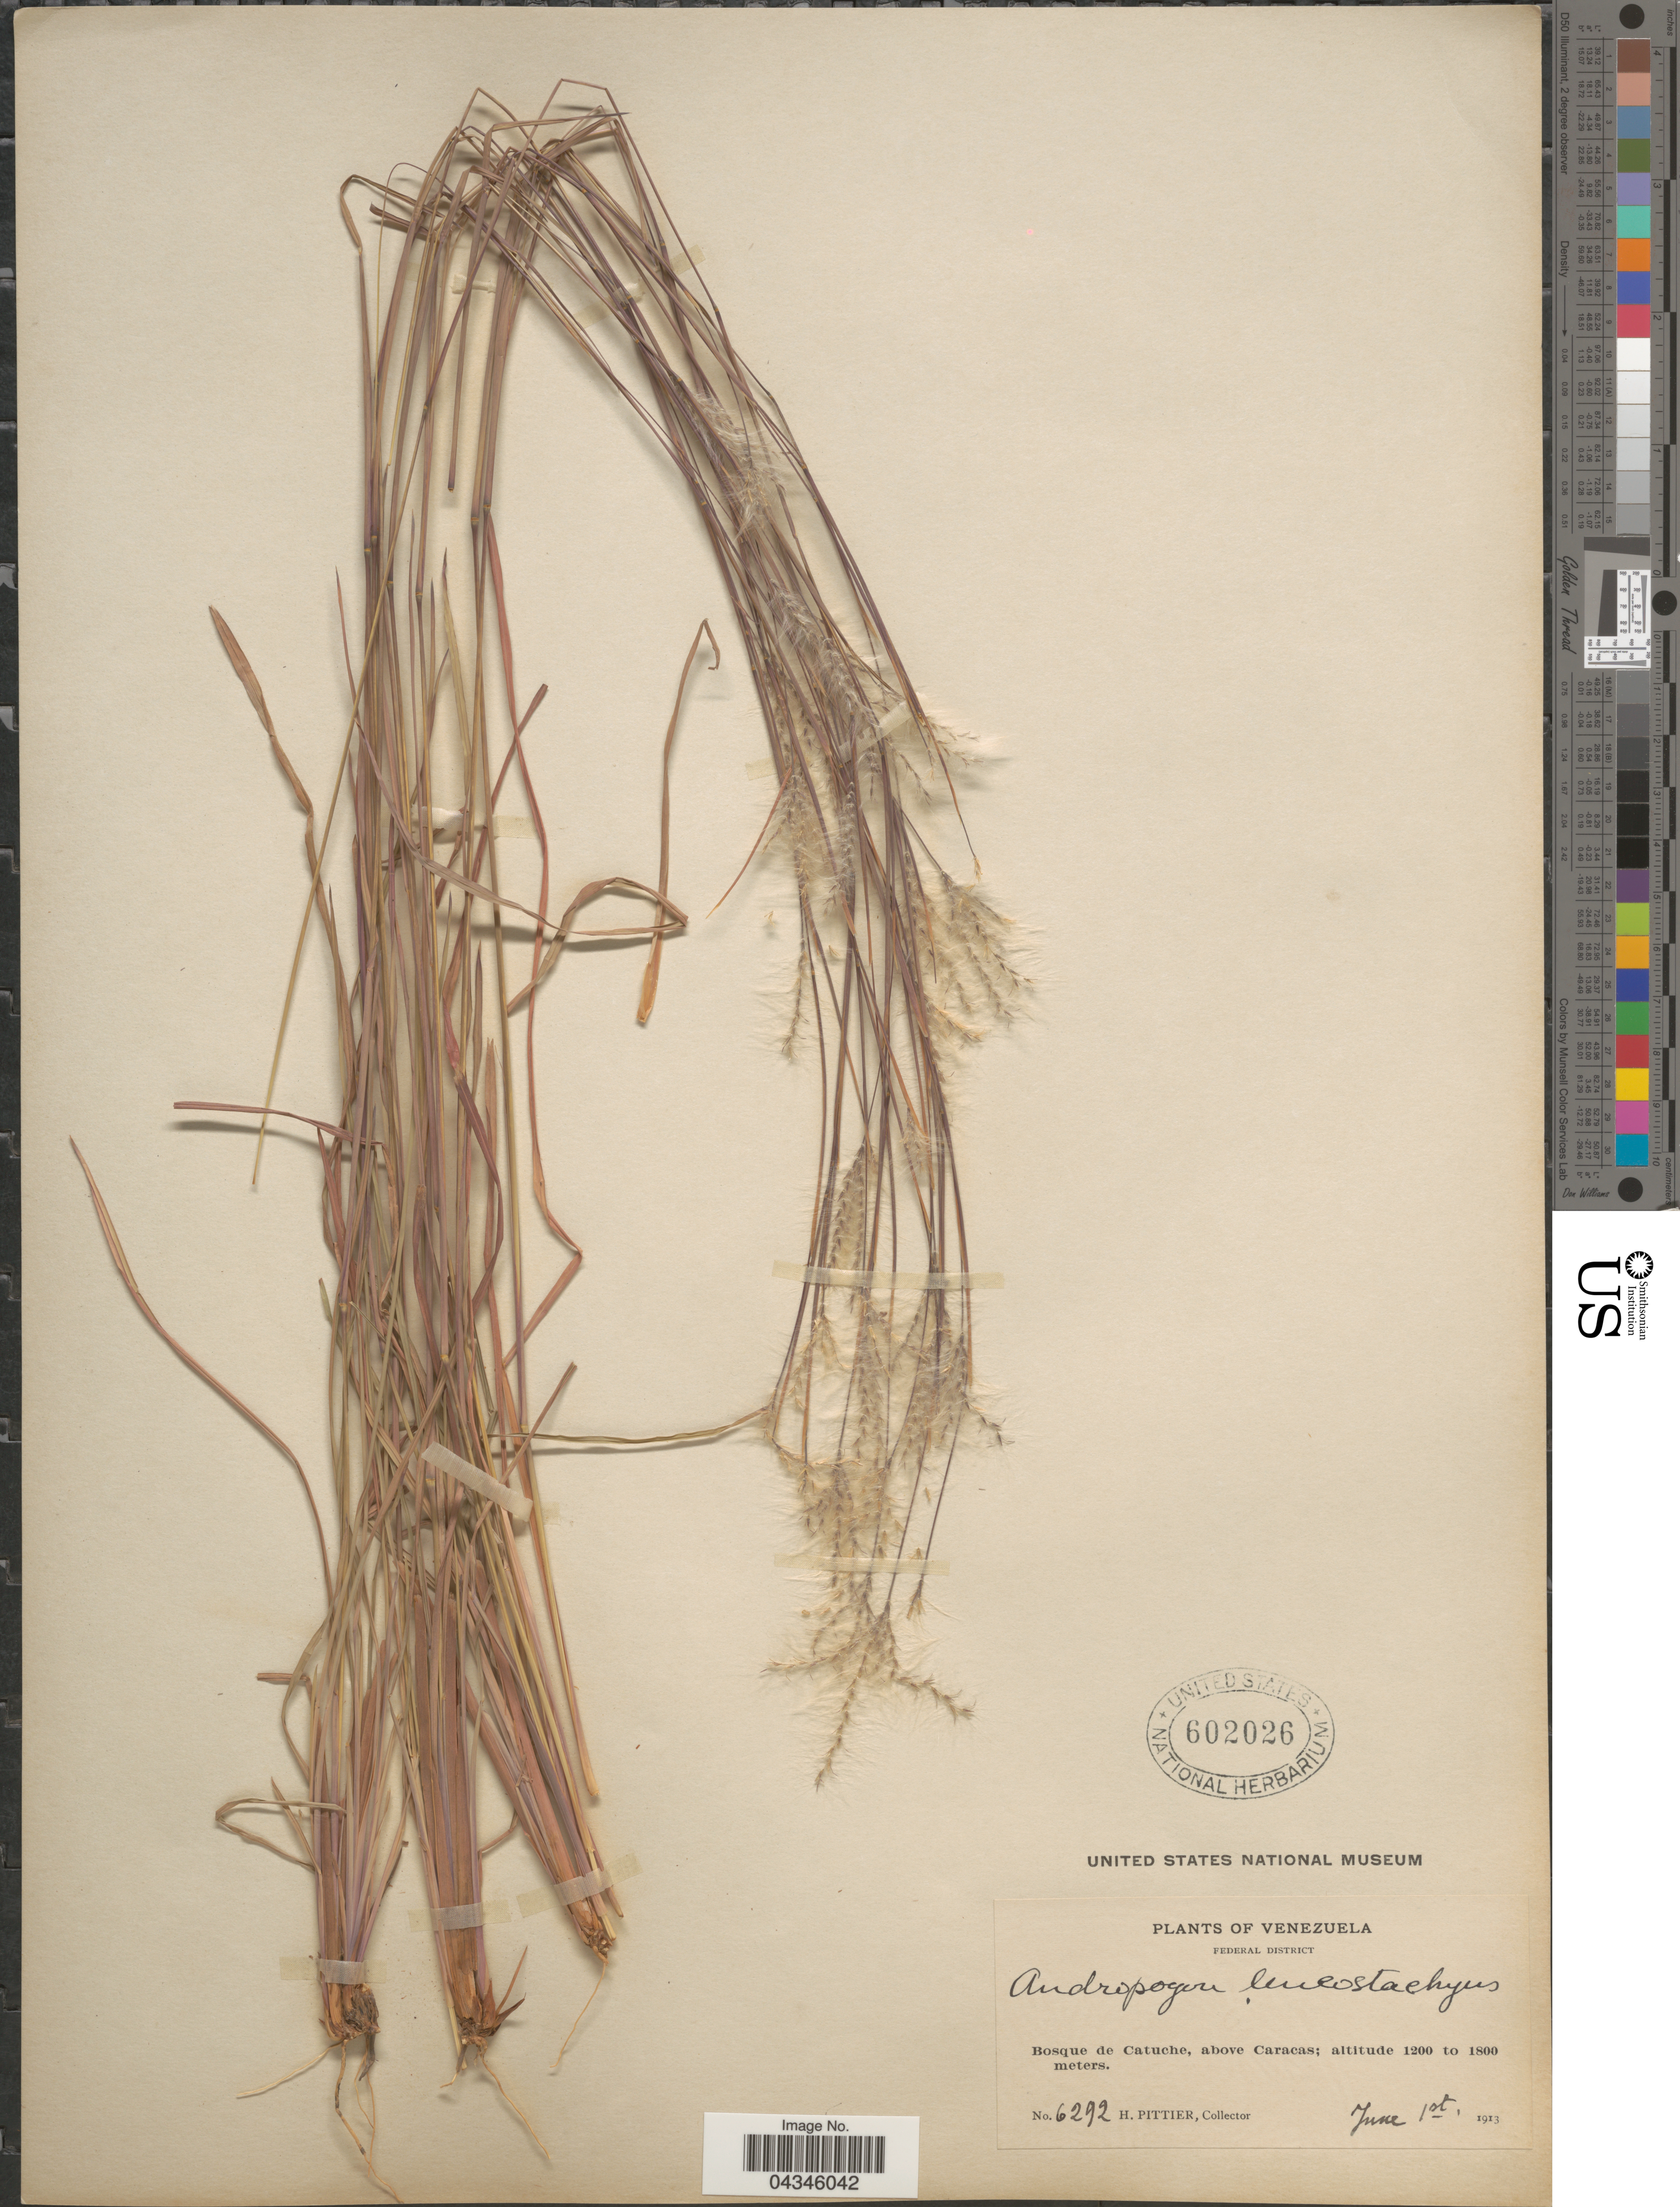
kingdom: Plantae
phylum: Tracheophyta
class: Liliopsida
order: Poales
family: Poaceae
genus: Andropogon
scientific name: Andropogon leucostachyus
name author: Kunth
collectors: H. F. Pittier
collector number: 6292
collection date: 1913-06-01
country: Venezuela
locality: Federal District. Bosque de Catuche, above Caracas.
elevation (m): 1200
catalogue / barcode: US 602026